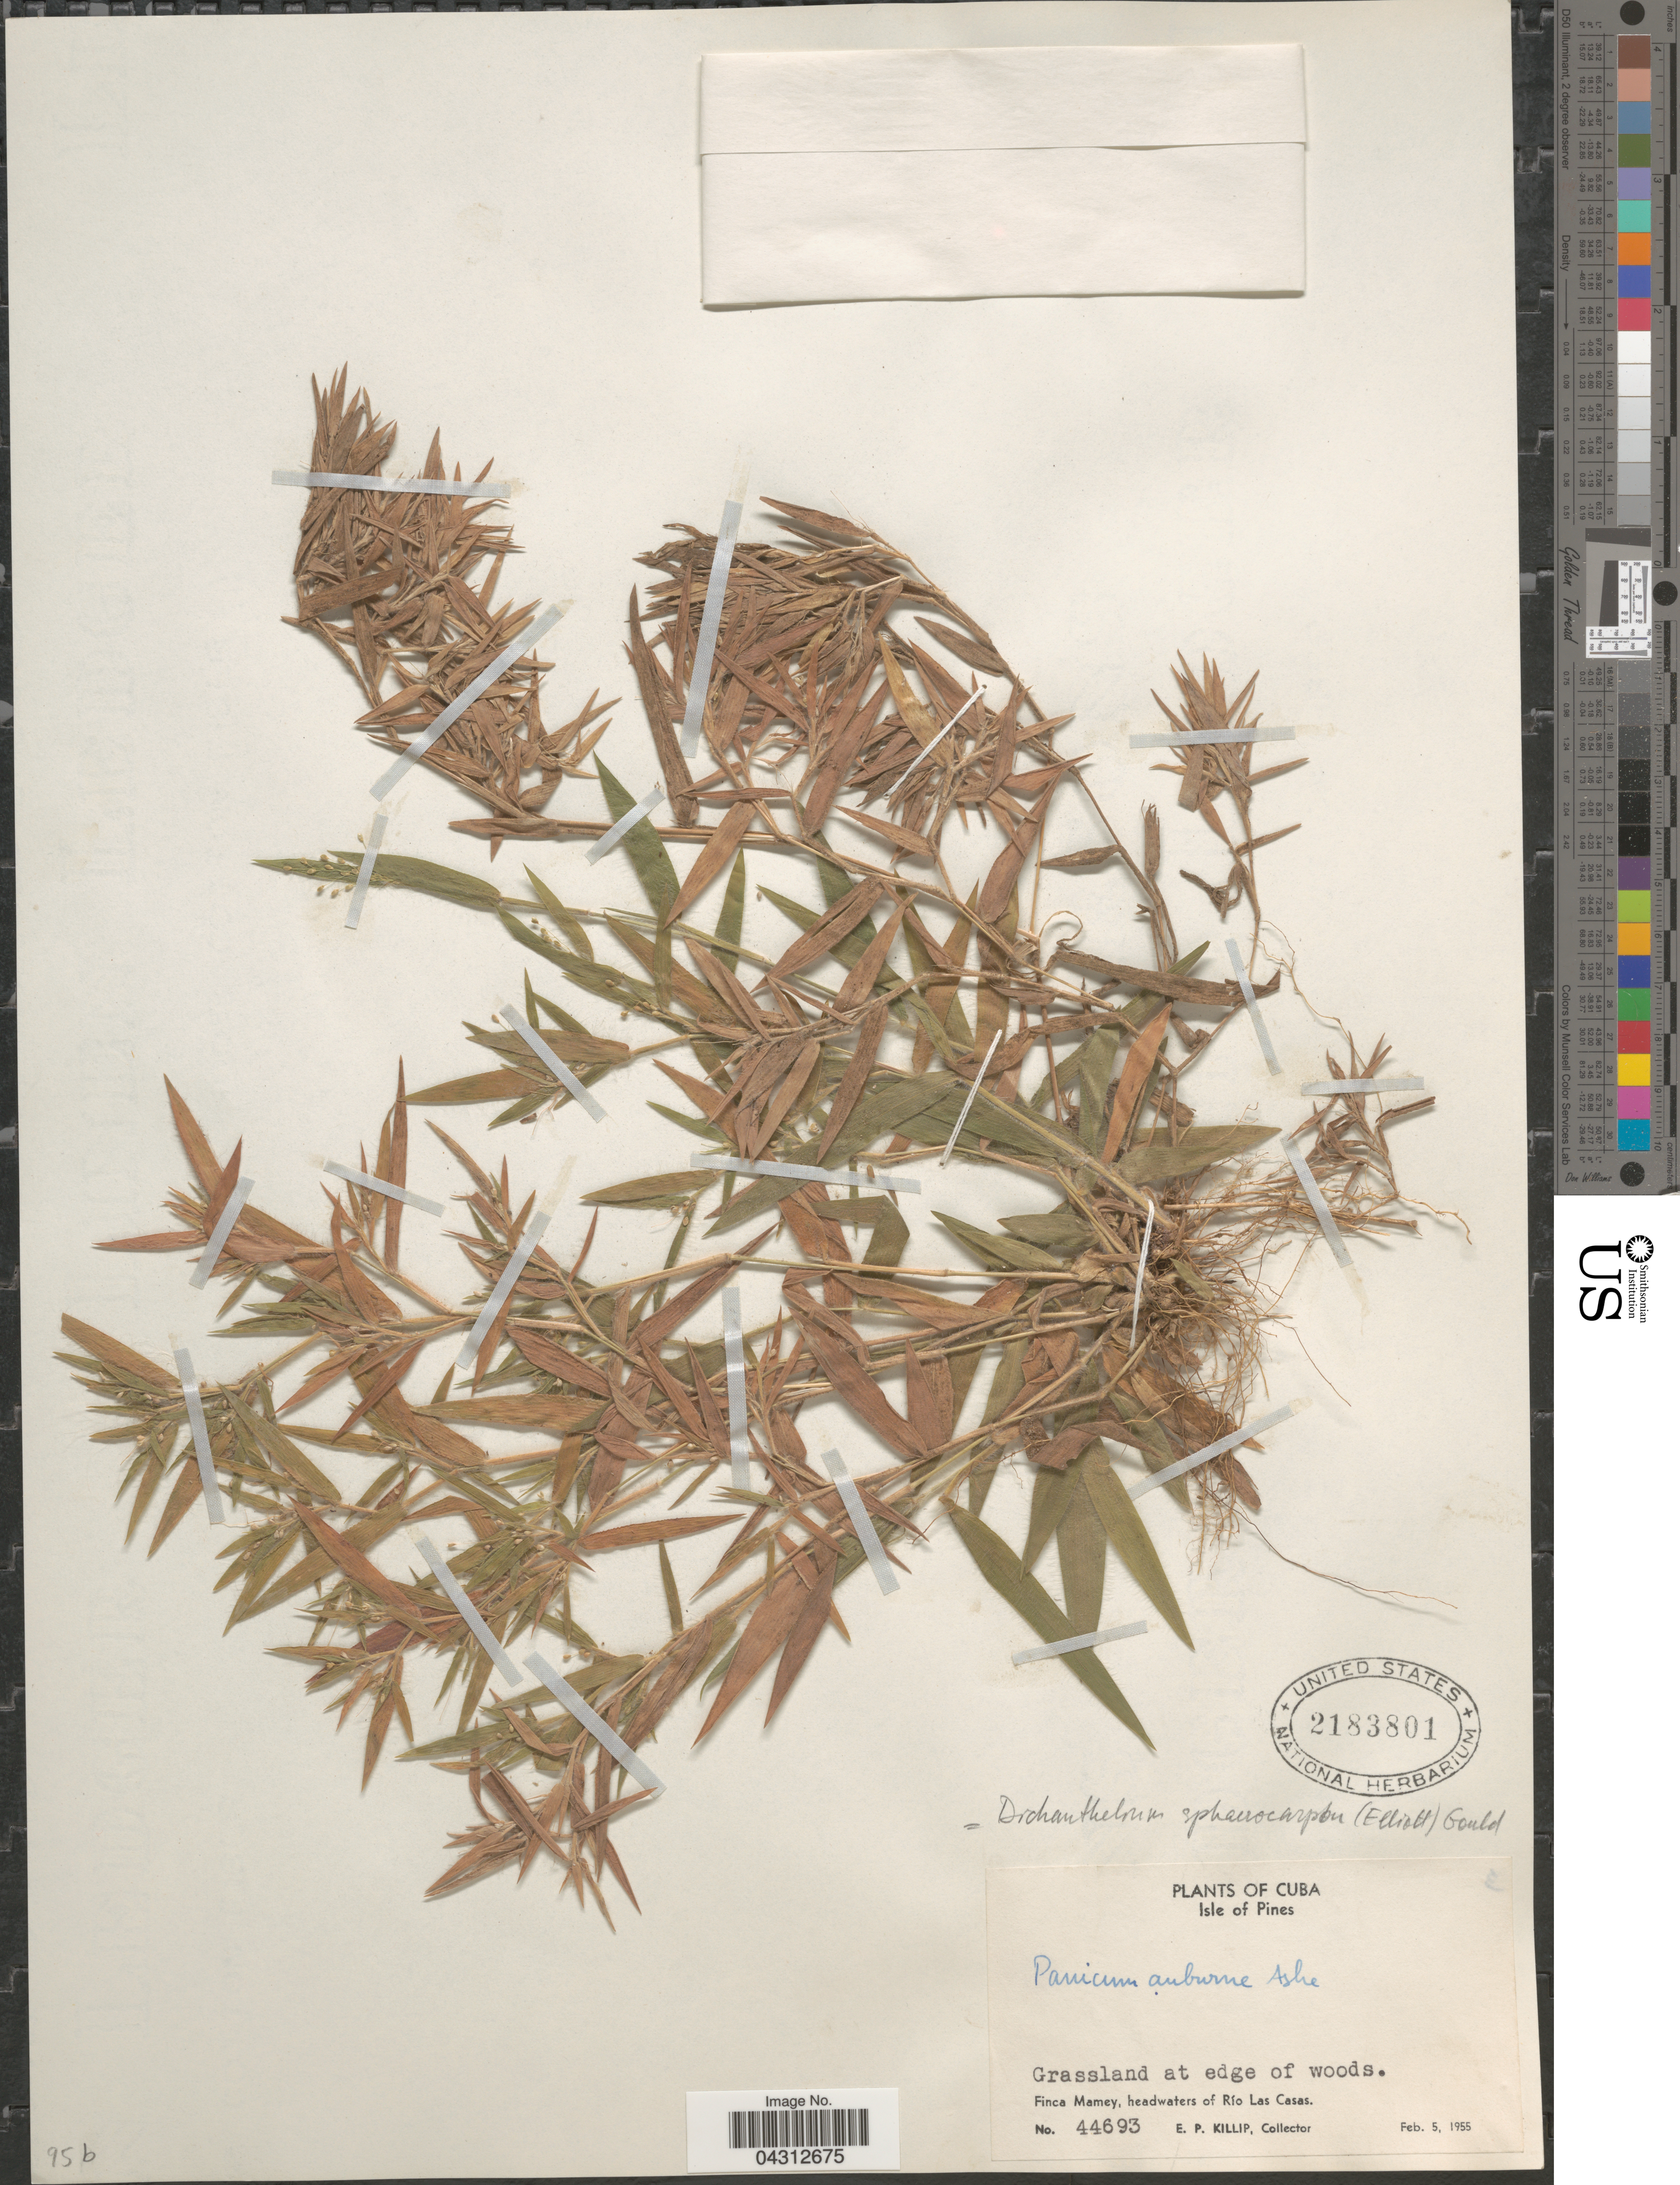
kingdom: Plantae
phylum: Tracheophyta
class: Liliopsida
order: Poales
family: Poaceae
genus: Dichanthelium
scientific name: Dichanthelium sphaerocarpon var. sphaerocarpon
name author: (Elliott) Gould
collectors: E. P. Killip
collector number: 44693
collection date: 1955-02-05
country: Cuba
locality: Isle of Pines. Grassland at edge of woods. Finca Mamey, headwaters of Río Las Casas.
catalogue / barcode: US 2183801